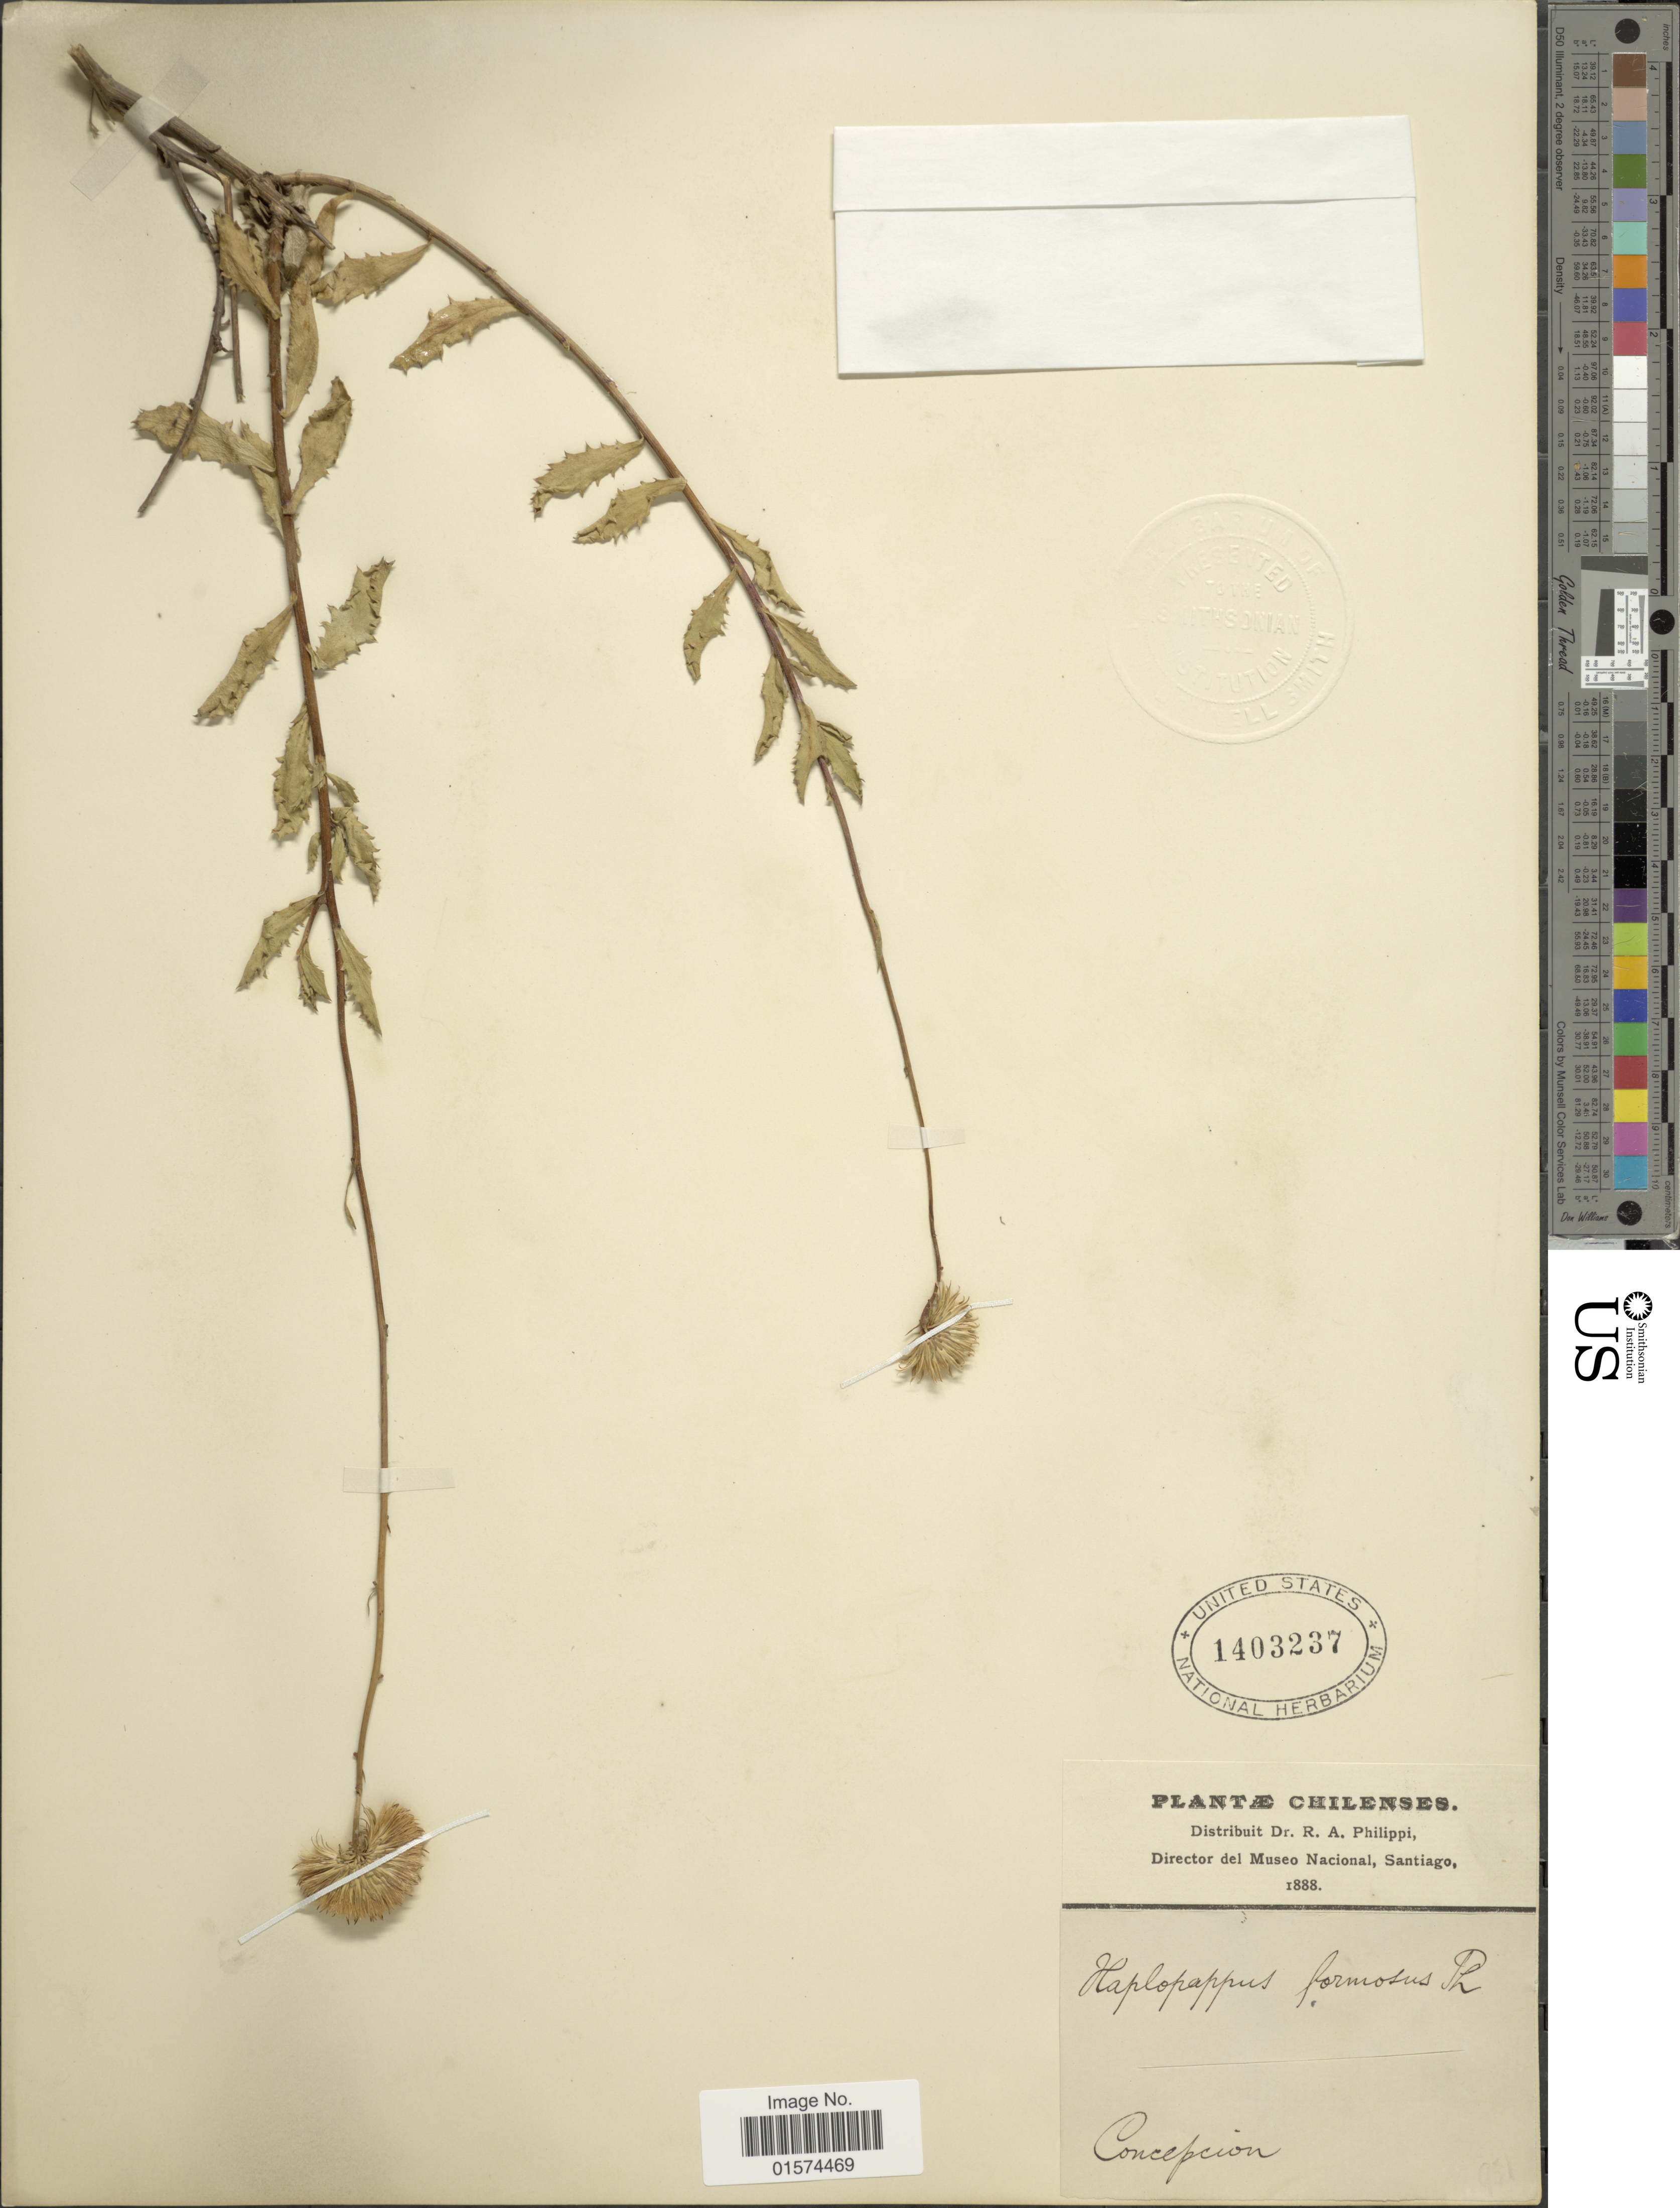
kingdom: Plantae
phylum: Tracheophyta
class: Magnoliopsida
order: Asterales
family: Asteraceae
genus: Haplopappus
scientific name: Haplopappus formosus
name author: Phil.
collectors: R. A. Philippi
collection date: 1888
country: Chile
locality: Concepcion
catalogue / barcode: US 1403237